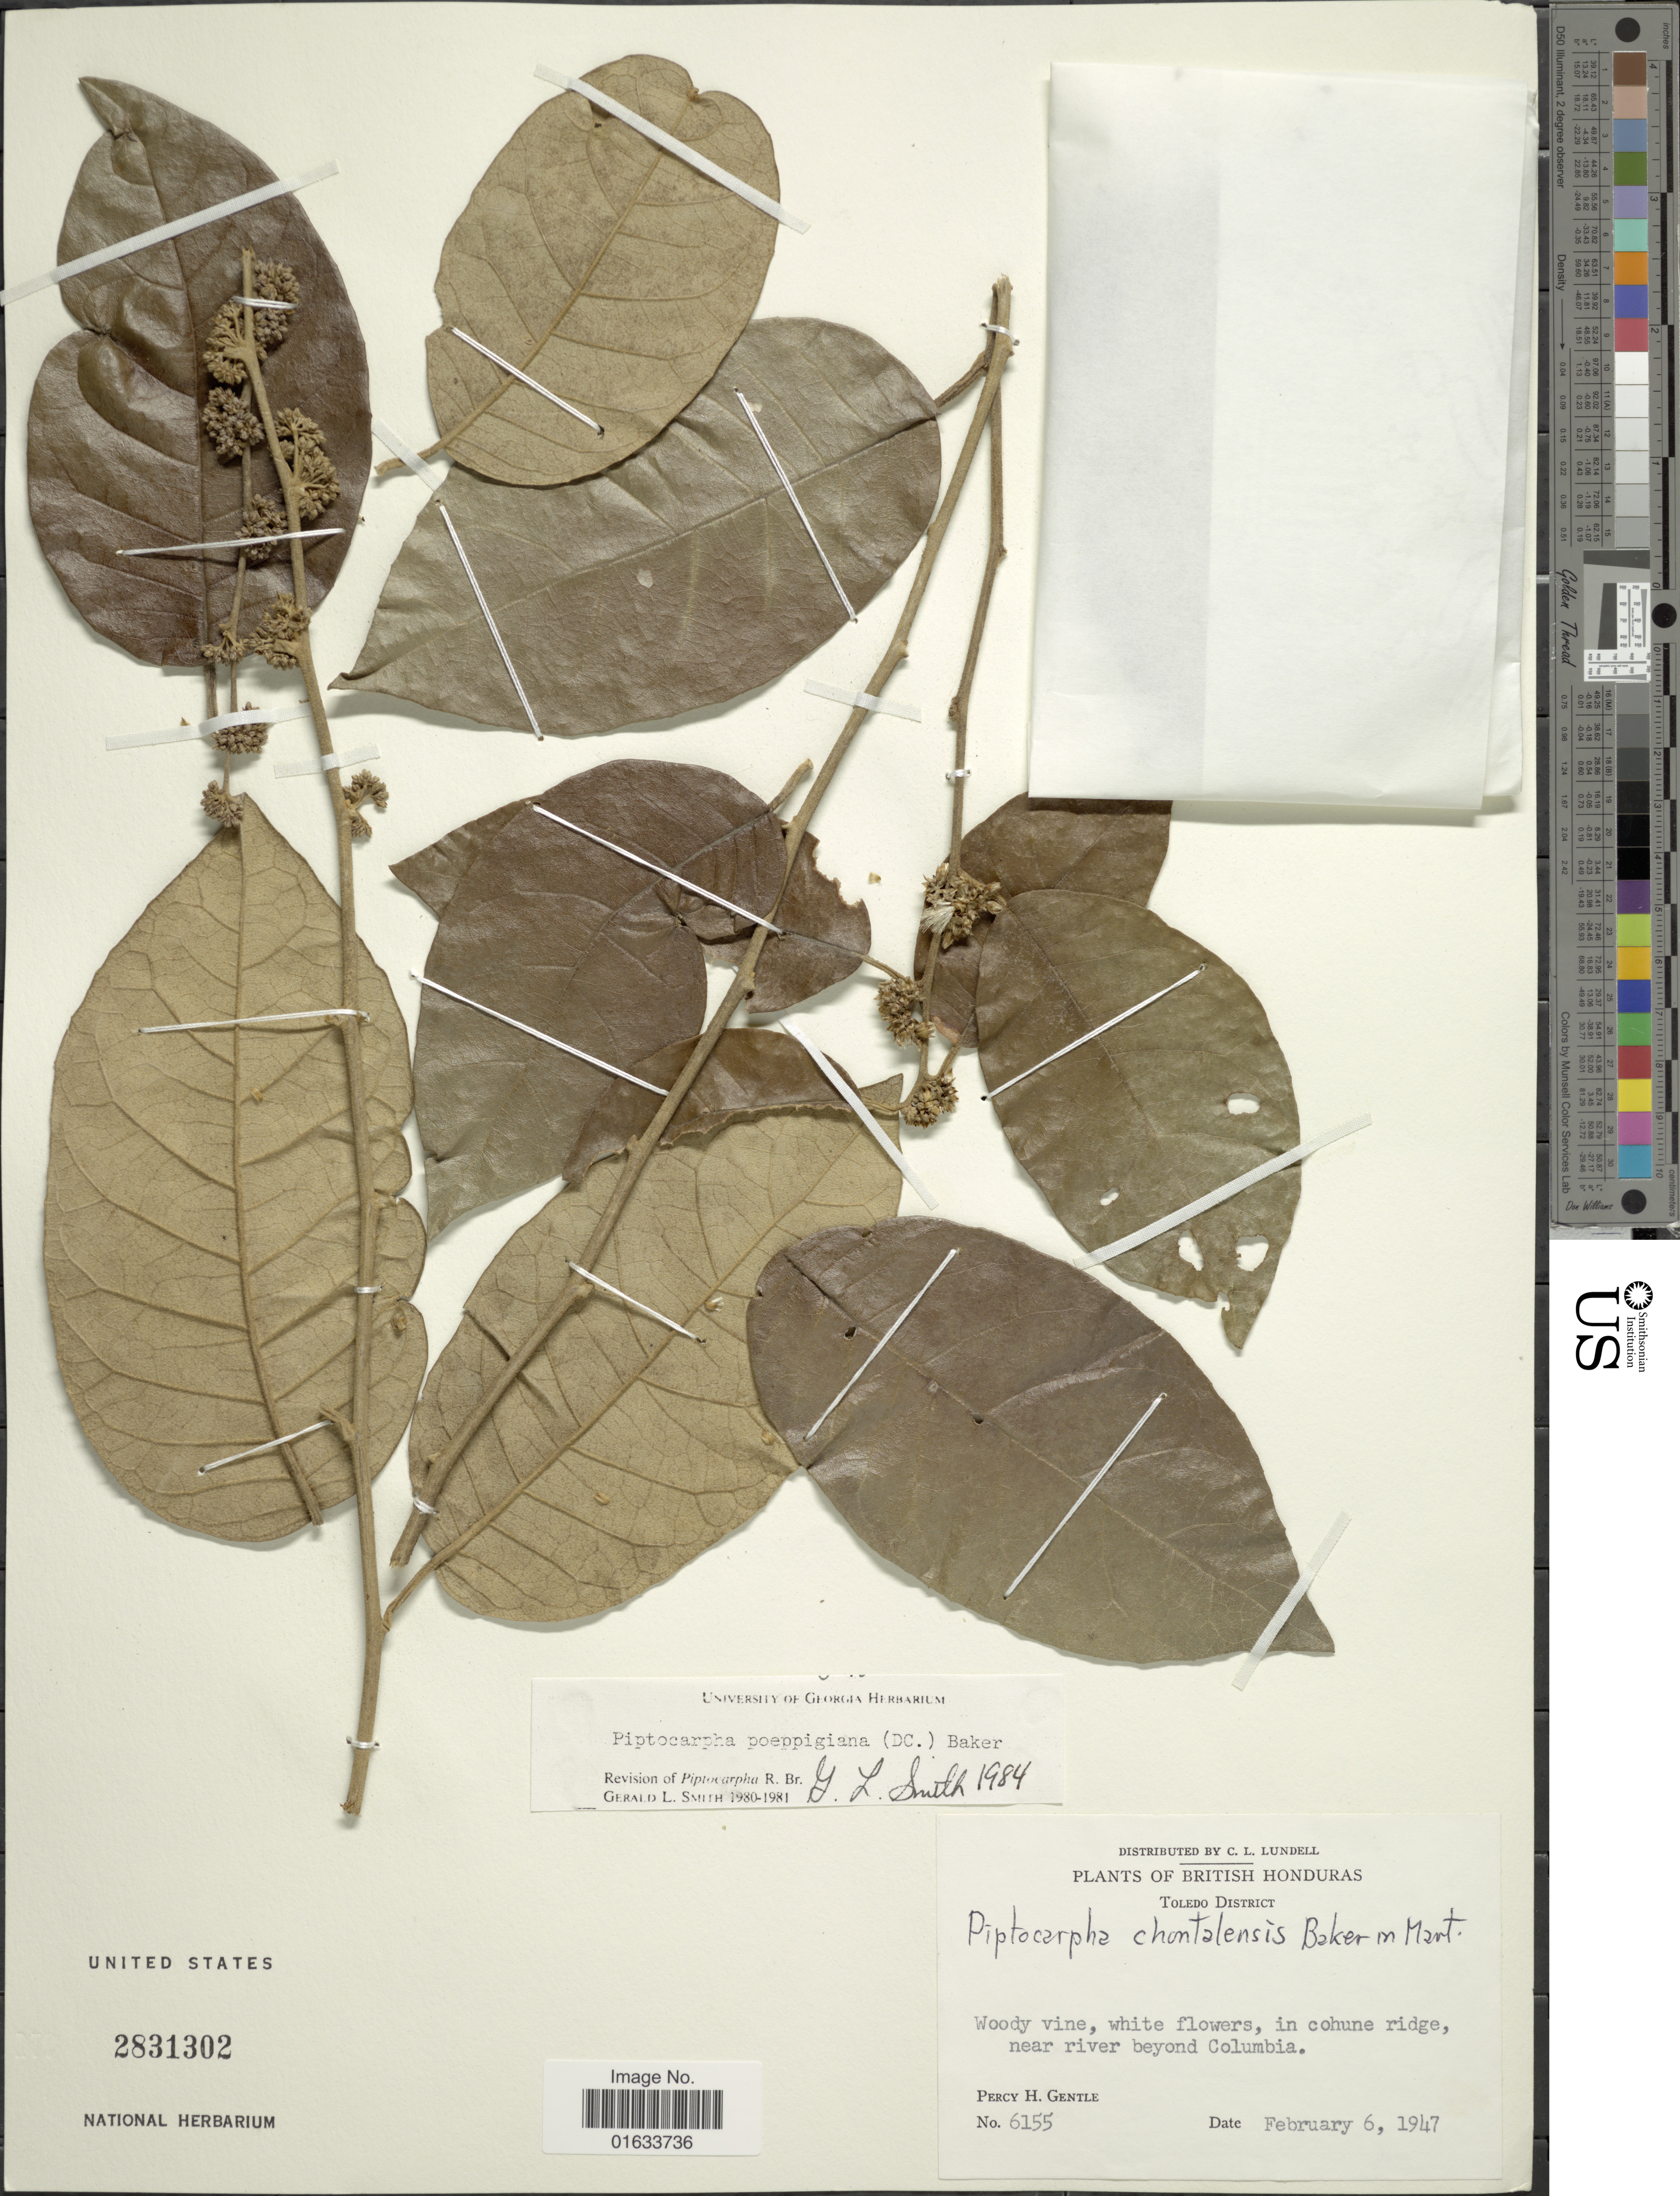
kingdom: Plantae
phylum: Tracheophyta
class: Magnoliopsida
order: Asterales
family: Asteraceae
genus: Piptocarpha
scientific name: Piptocarpha poeppigiana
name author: (DC.) Baker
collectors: P. H. Gentle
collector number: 6155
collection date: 1947-02-06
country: Belize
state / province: Toledo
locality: British Honduras. Toledo District. Woody vine, white flowers, in cohune ridge, near river beyond Columbia.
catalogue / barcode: US 2831302